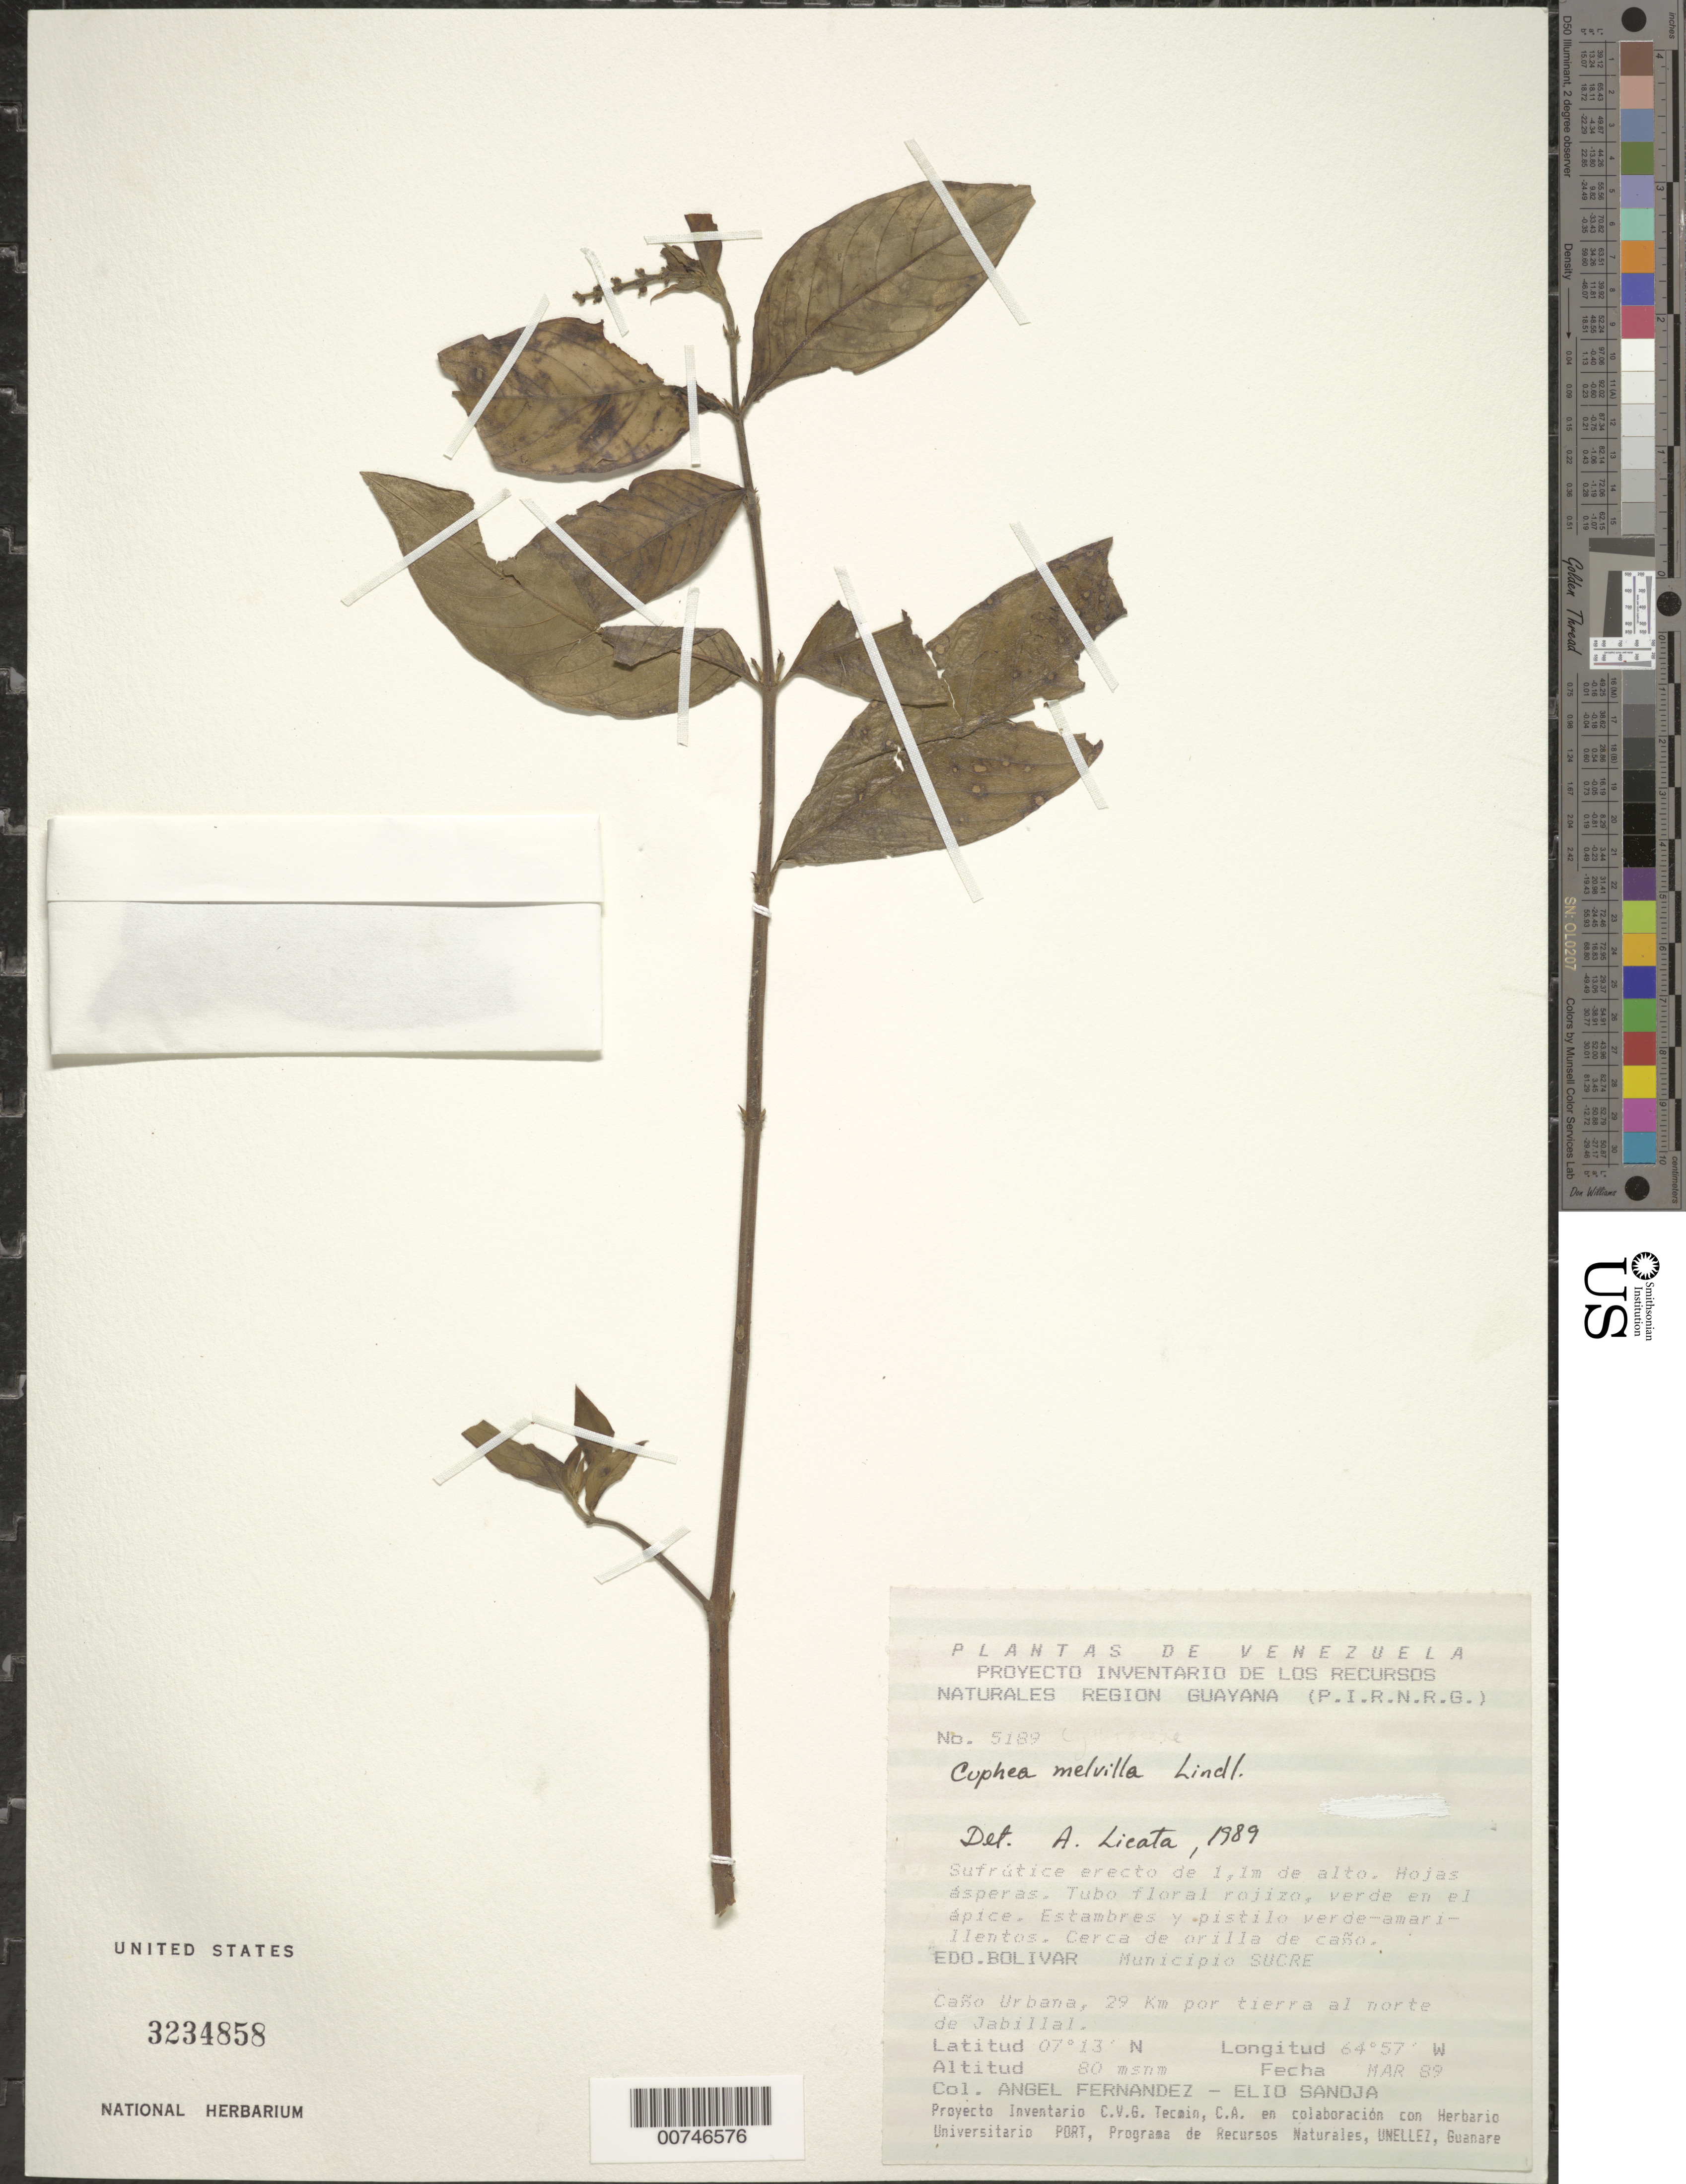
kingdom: Plantae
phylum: Tracheophyta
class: Magnoliopsida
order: Myrtales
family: Lythraceae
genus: Cuphea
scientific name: Cuphea melvilla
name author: Lindl.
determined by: Licata, A., (PORT), Univ. Nac. Exp. de los Llanos Ezequiel Zamora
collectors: A. Fernández & E. Sanoja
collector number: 5189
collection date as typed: Mar-89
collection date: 1989-03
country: Venezuela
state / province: Bolívar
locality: Mun. Sucre, Caño Urbana, 29 km N of Jabillal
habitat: Cerce de orilla de cano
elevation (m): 80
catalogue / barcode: US 3234858